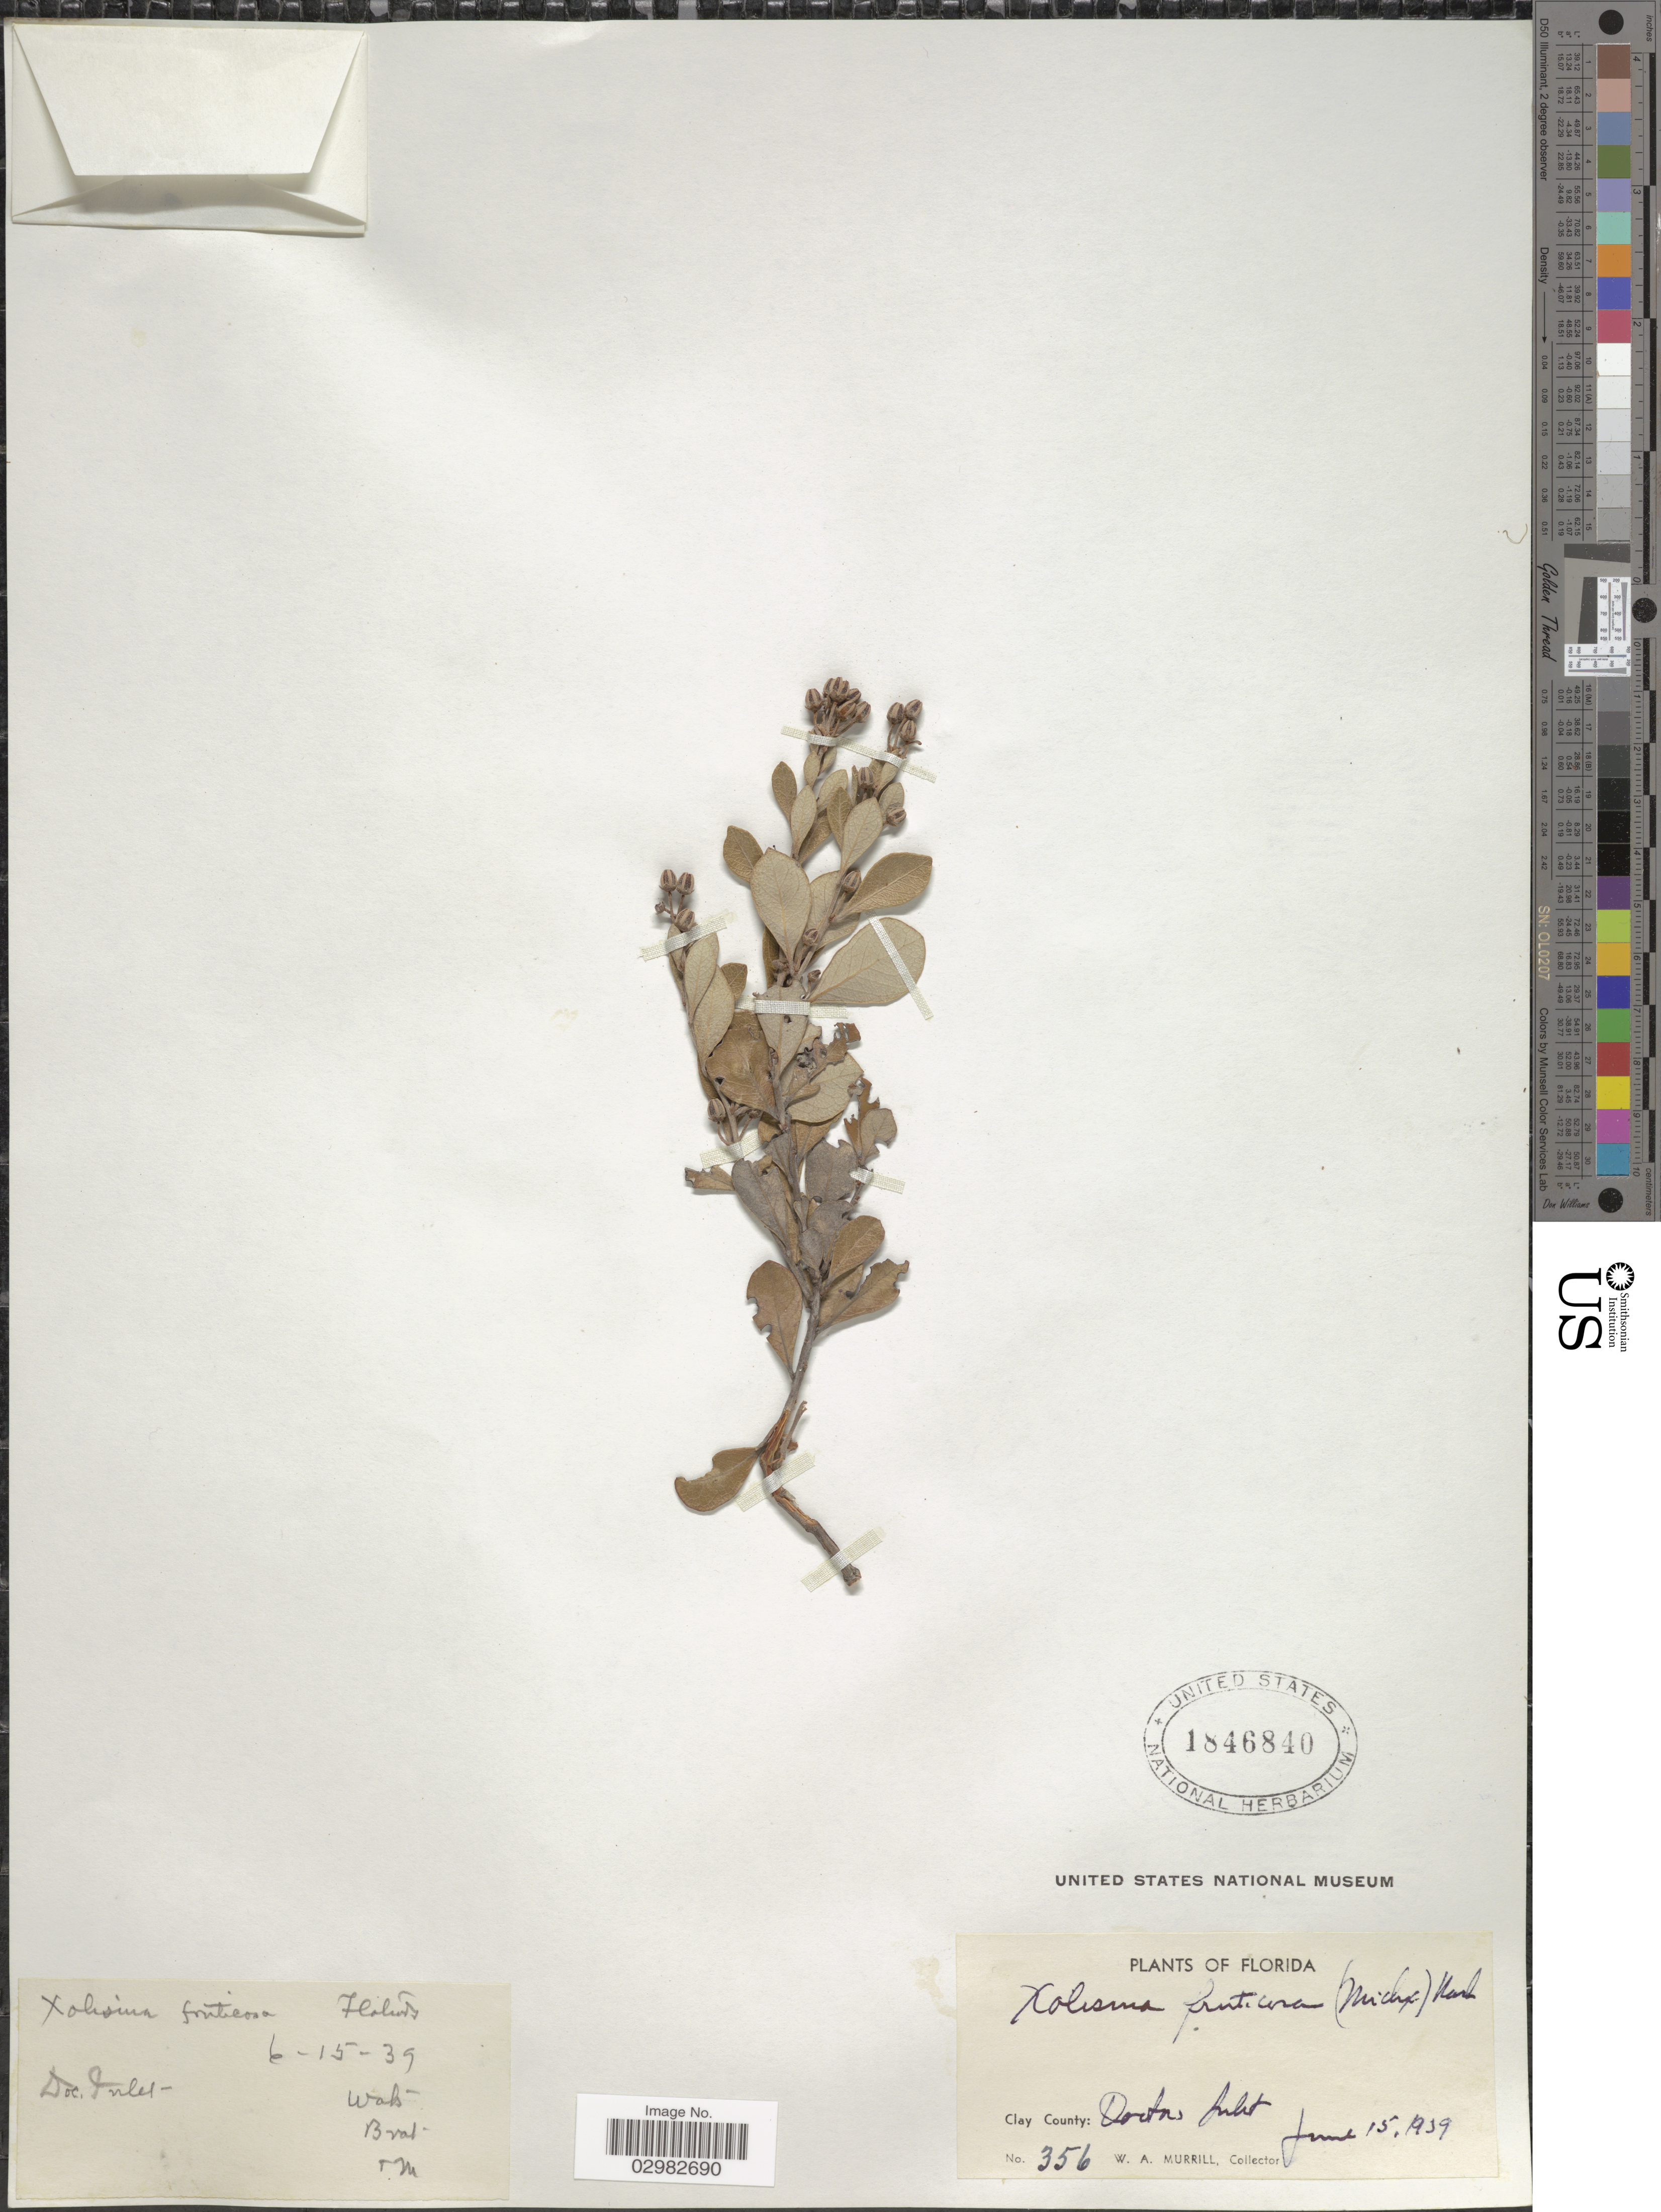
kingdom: Plantae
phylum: Tracheophyta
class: Magnoliopsida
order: Ericales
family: Ericaceae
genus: Lyonia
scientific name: Lyonia fruticosa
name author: (Michx.) G.S. Torr.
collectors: W. A. Murrill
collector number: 356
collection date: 1939-06-15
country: United States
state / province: Florida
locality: Clay County, Doctor's Inlet.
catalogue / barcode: US 1846840